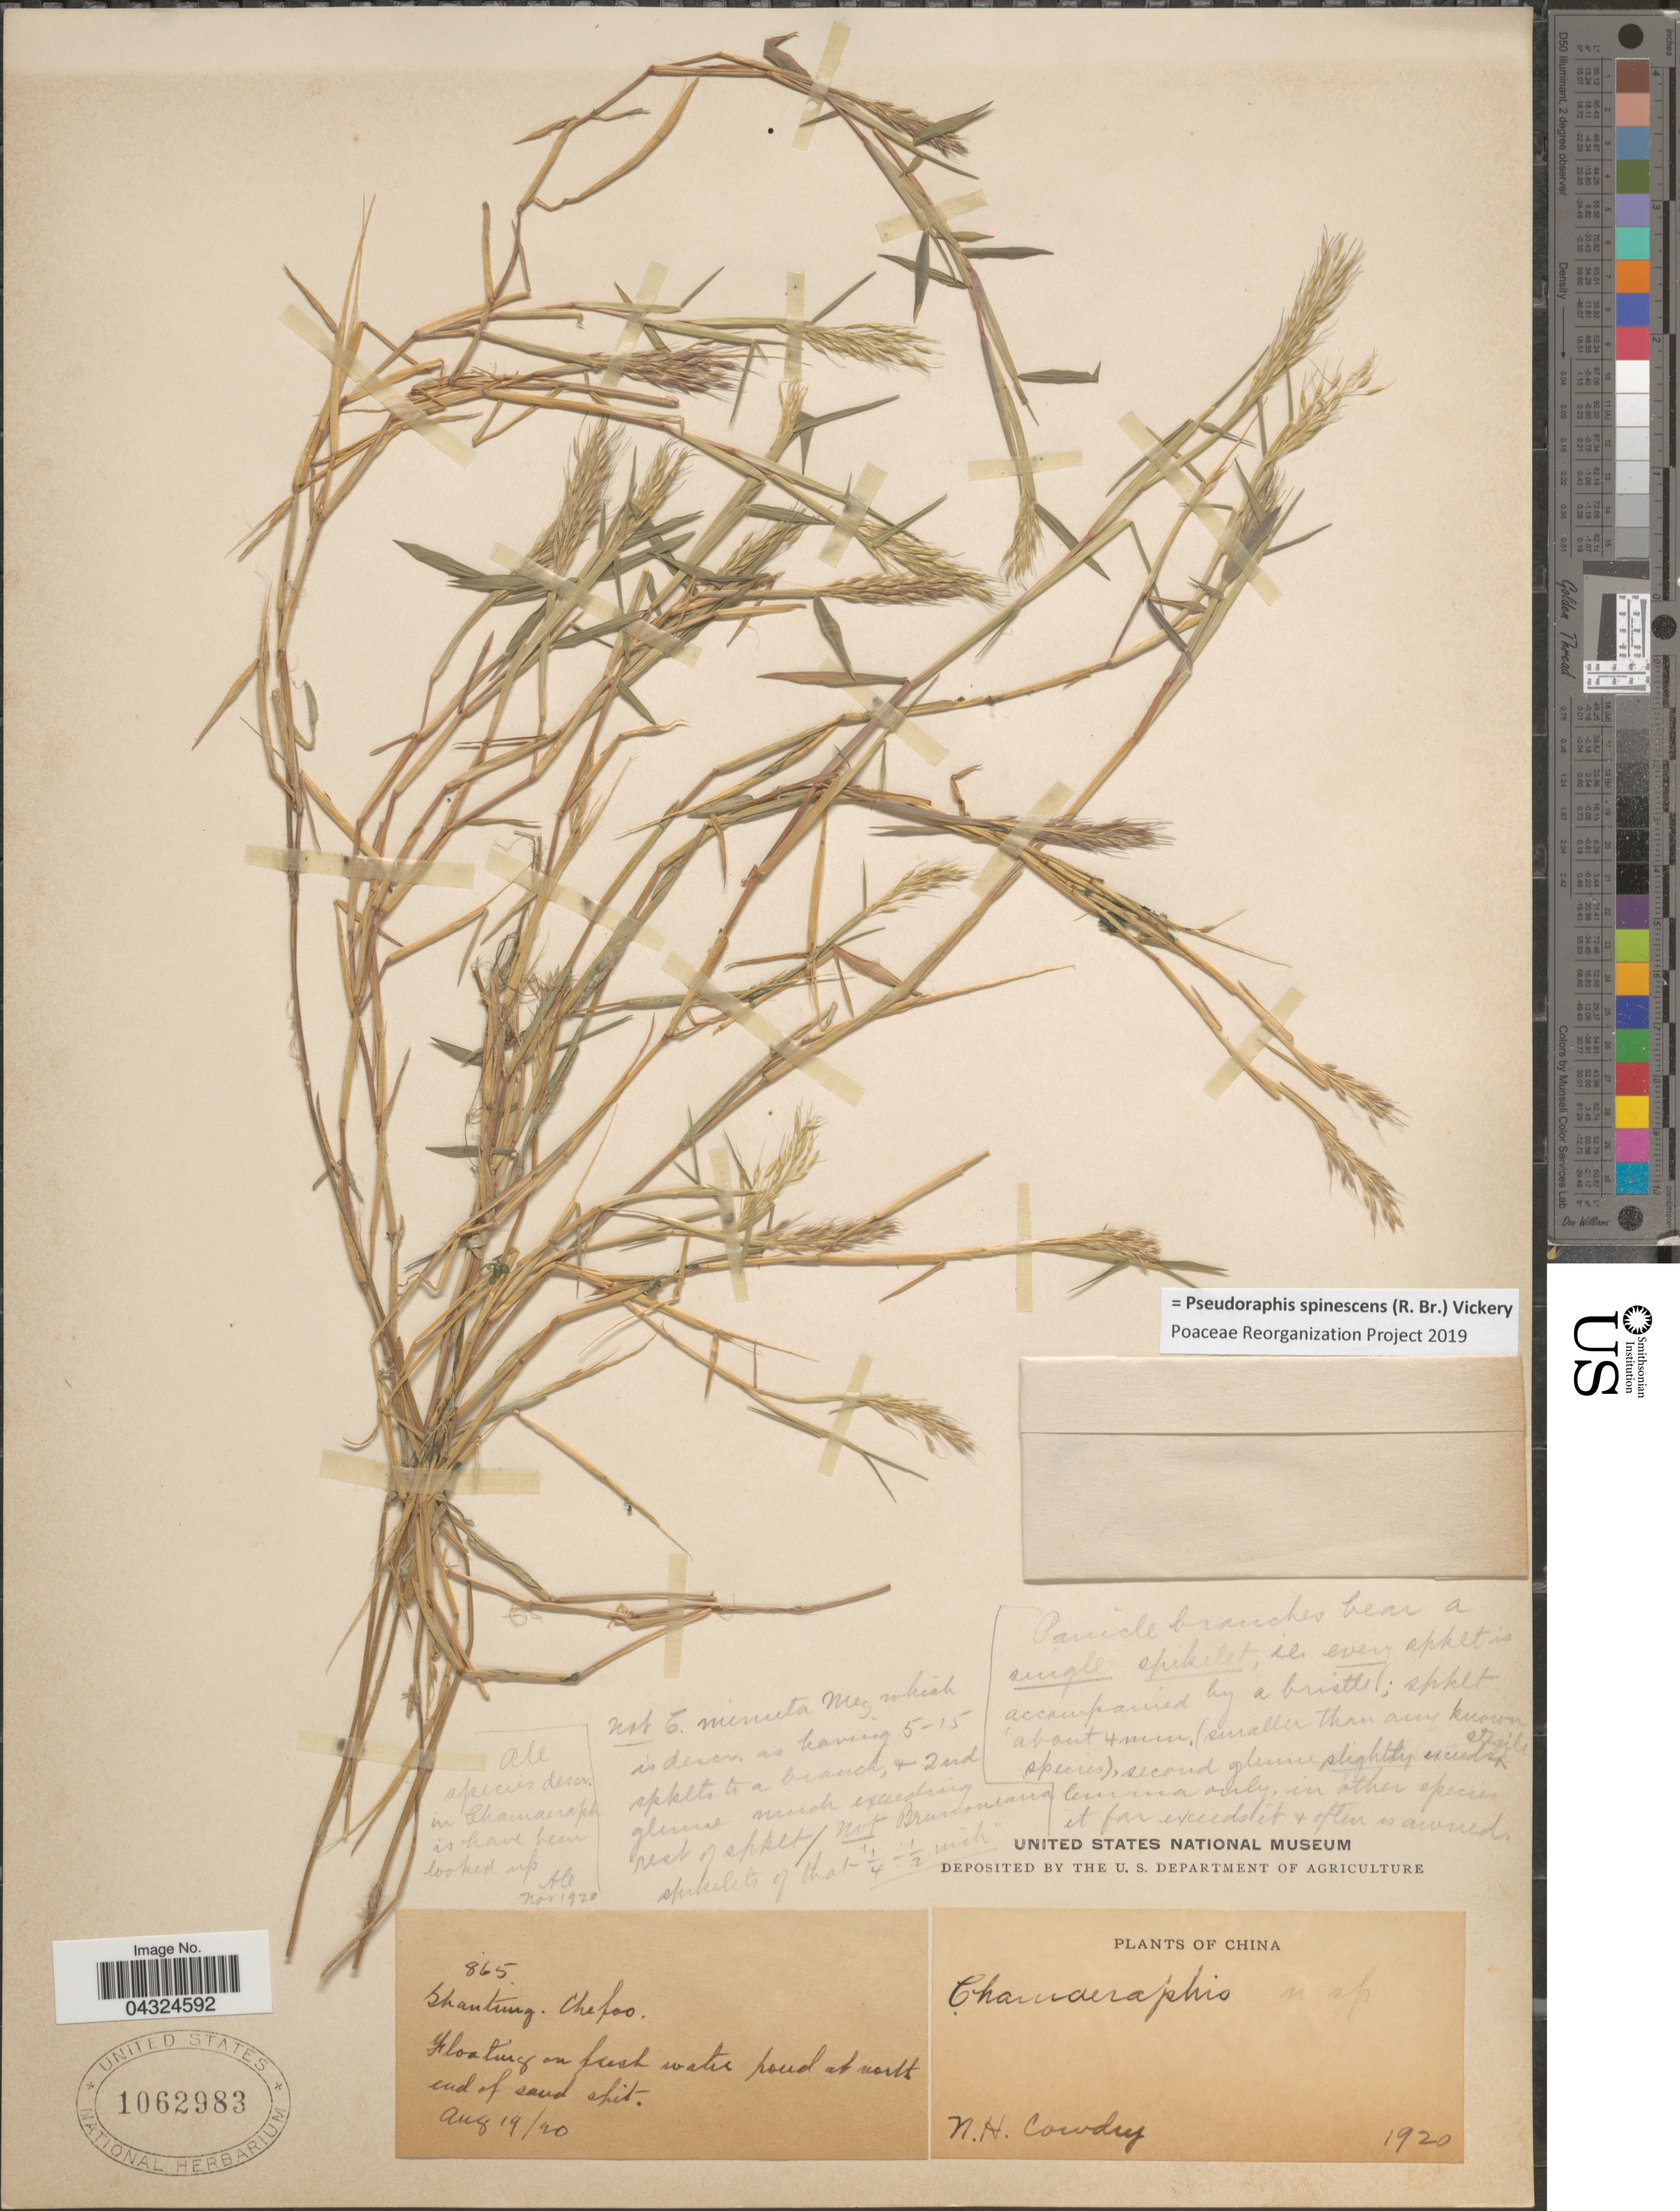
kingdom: Plantae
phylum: Tracheophyta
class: Liliopsida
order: Poales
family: Poaceae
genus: Pseudoraphis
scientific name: Pseudoraphis spinescens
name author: (R. Br.) Vickery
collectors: N. H. Cowdry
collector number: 865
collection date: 1920-08-19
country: China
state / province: Shandong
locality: Shantung. Chefoo.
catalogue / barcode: US 1062983